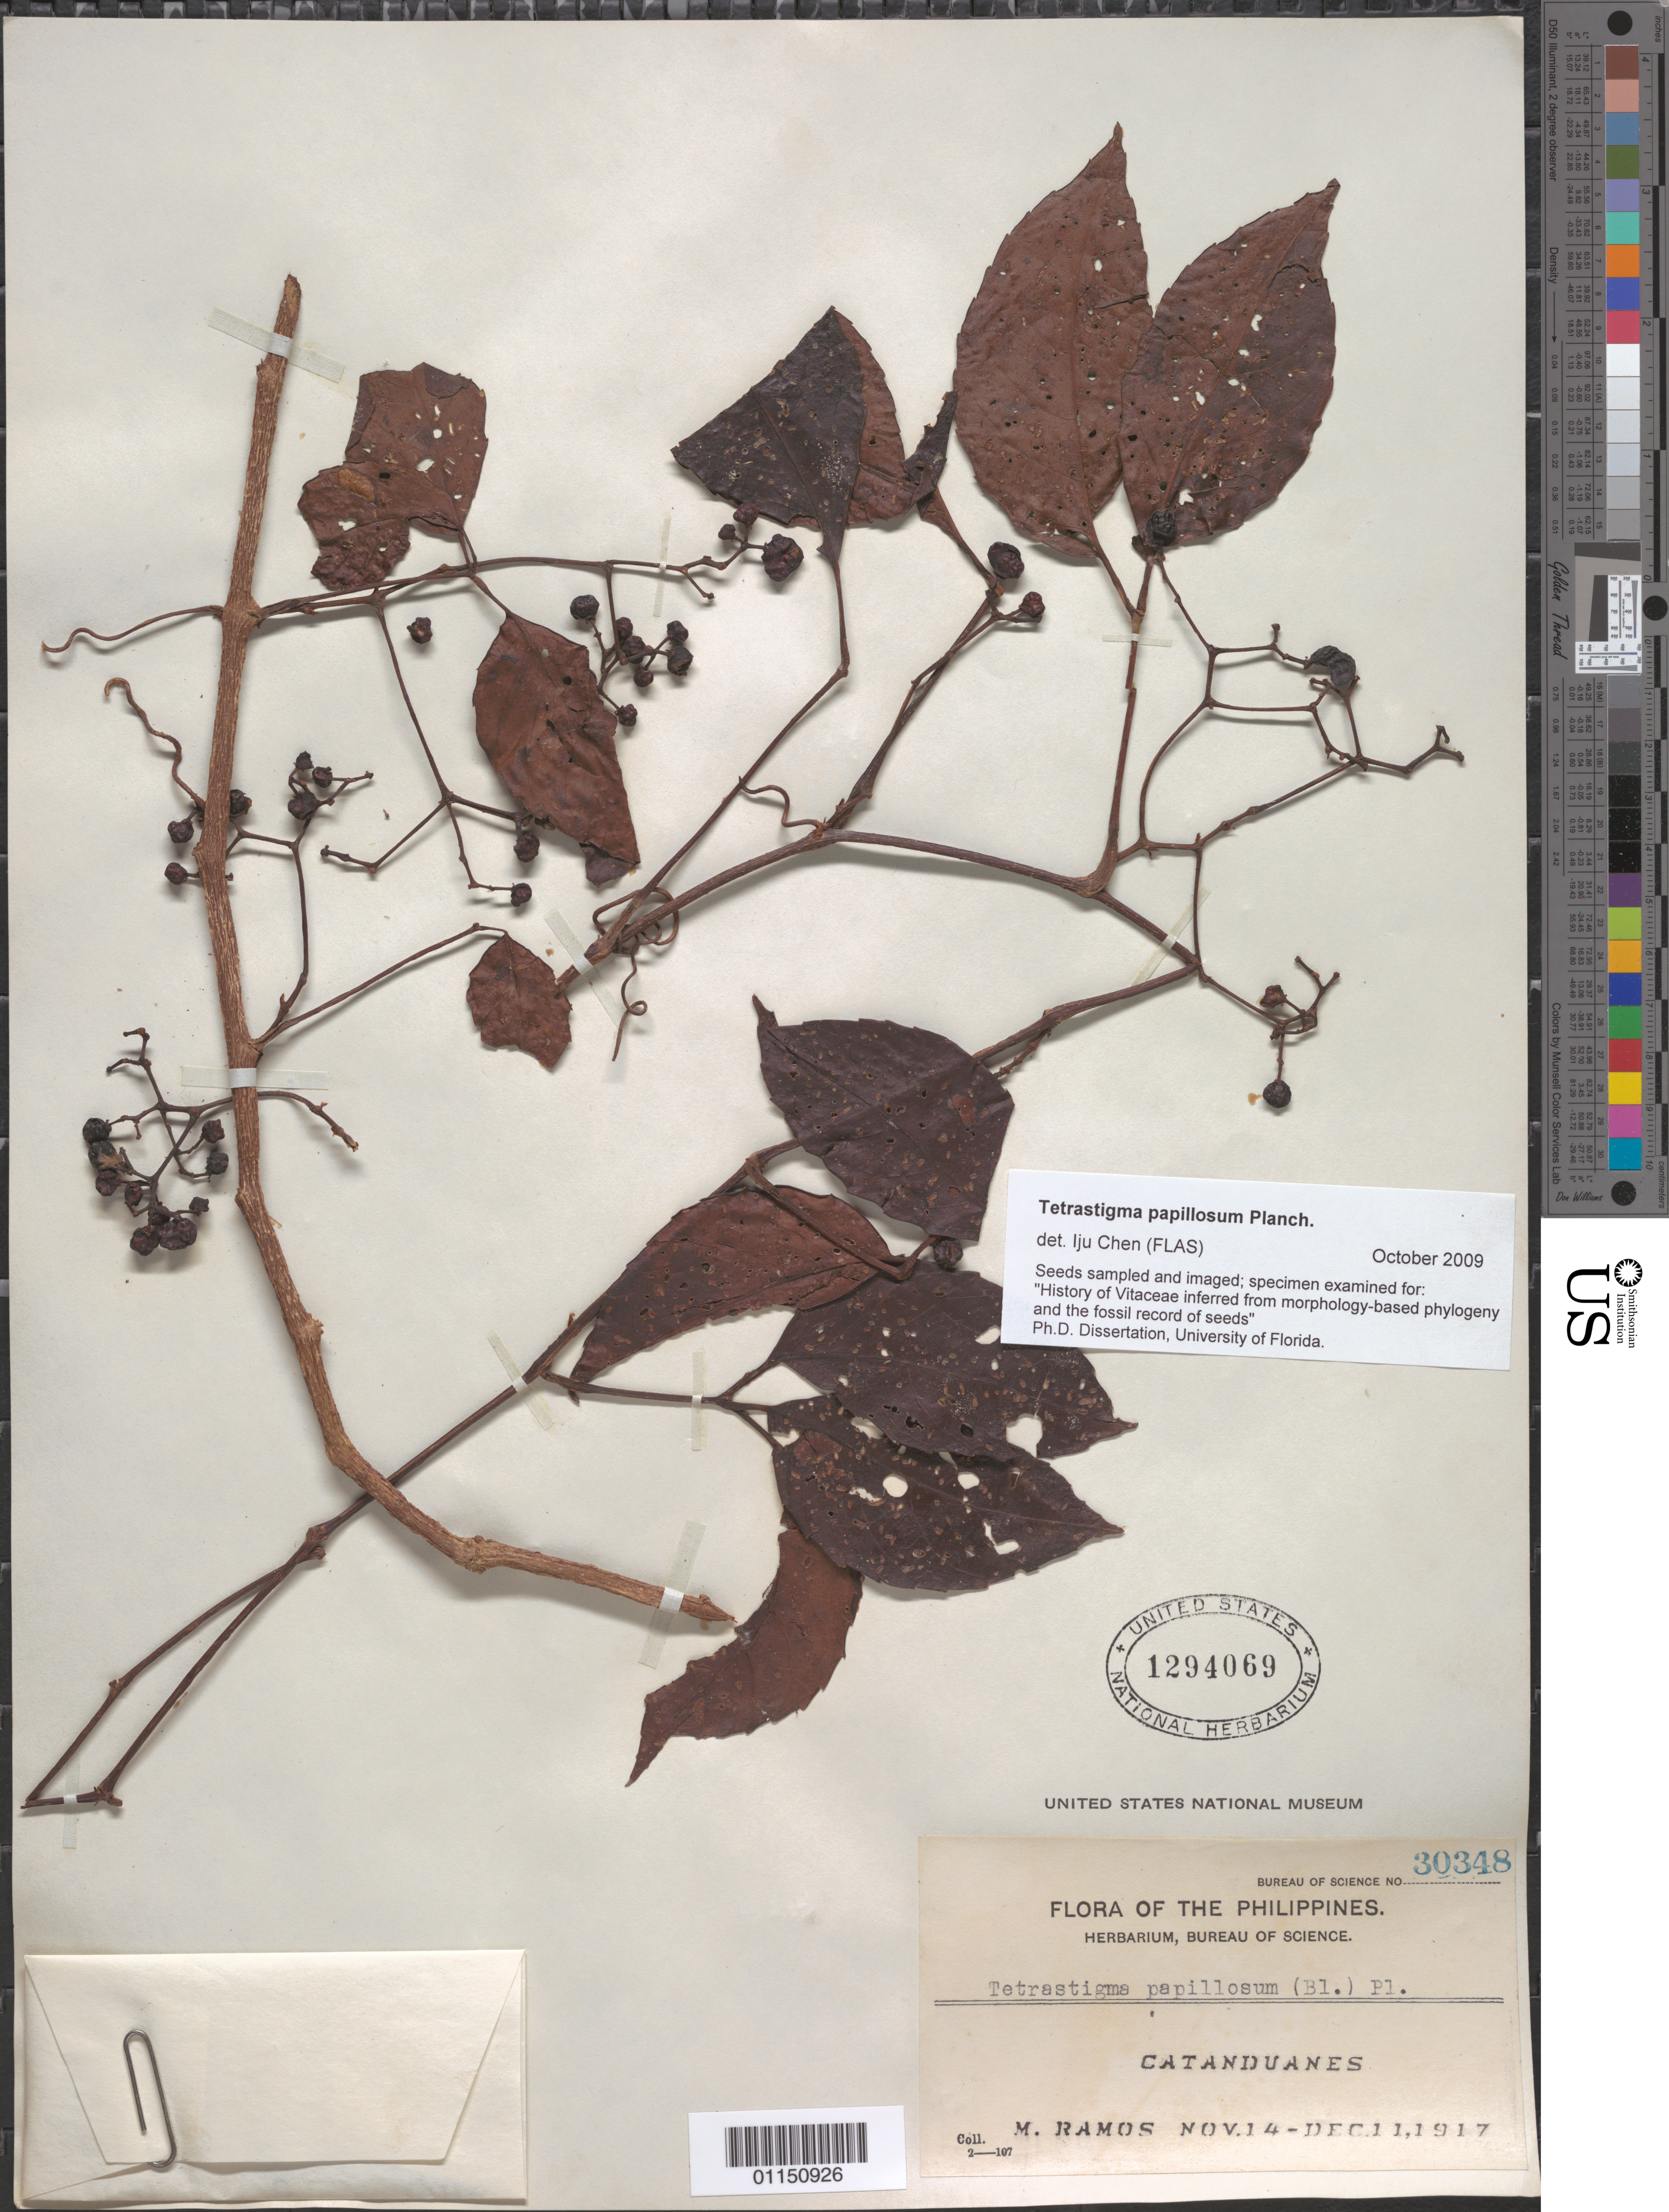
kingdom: Plantae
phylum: Tracheophyta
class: Magnoliopsida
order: Vitales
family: Vitaceae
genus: Tetrastigma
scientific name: Tetrastigma papillosum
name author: (Blume) Planch.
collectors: M. Ramos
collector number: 30348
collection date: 1917-11-14/1917-12-11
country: Philippines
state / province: Bicol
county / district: Catanduanes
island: Catanduanes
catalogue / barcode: US 1294069